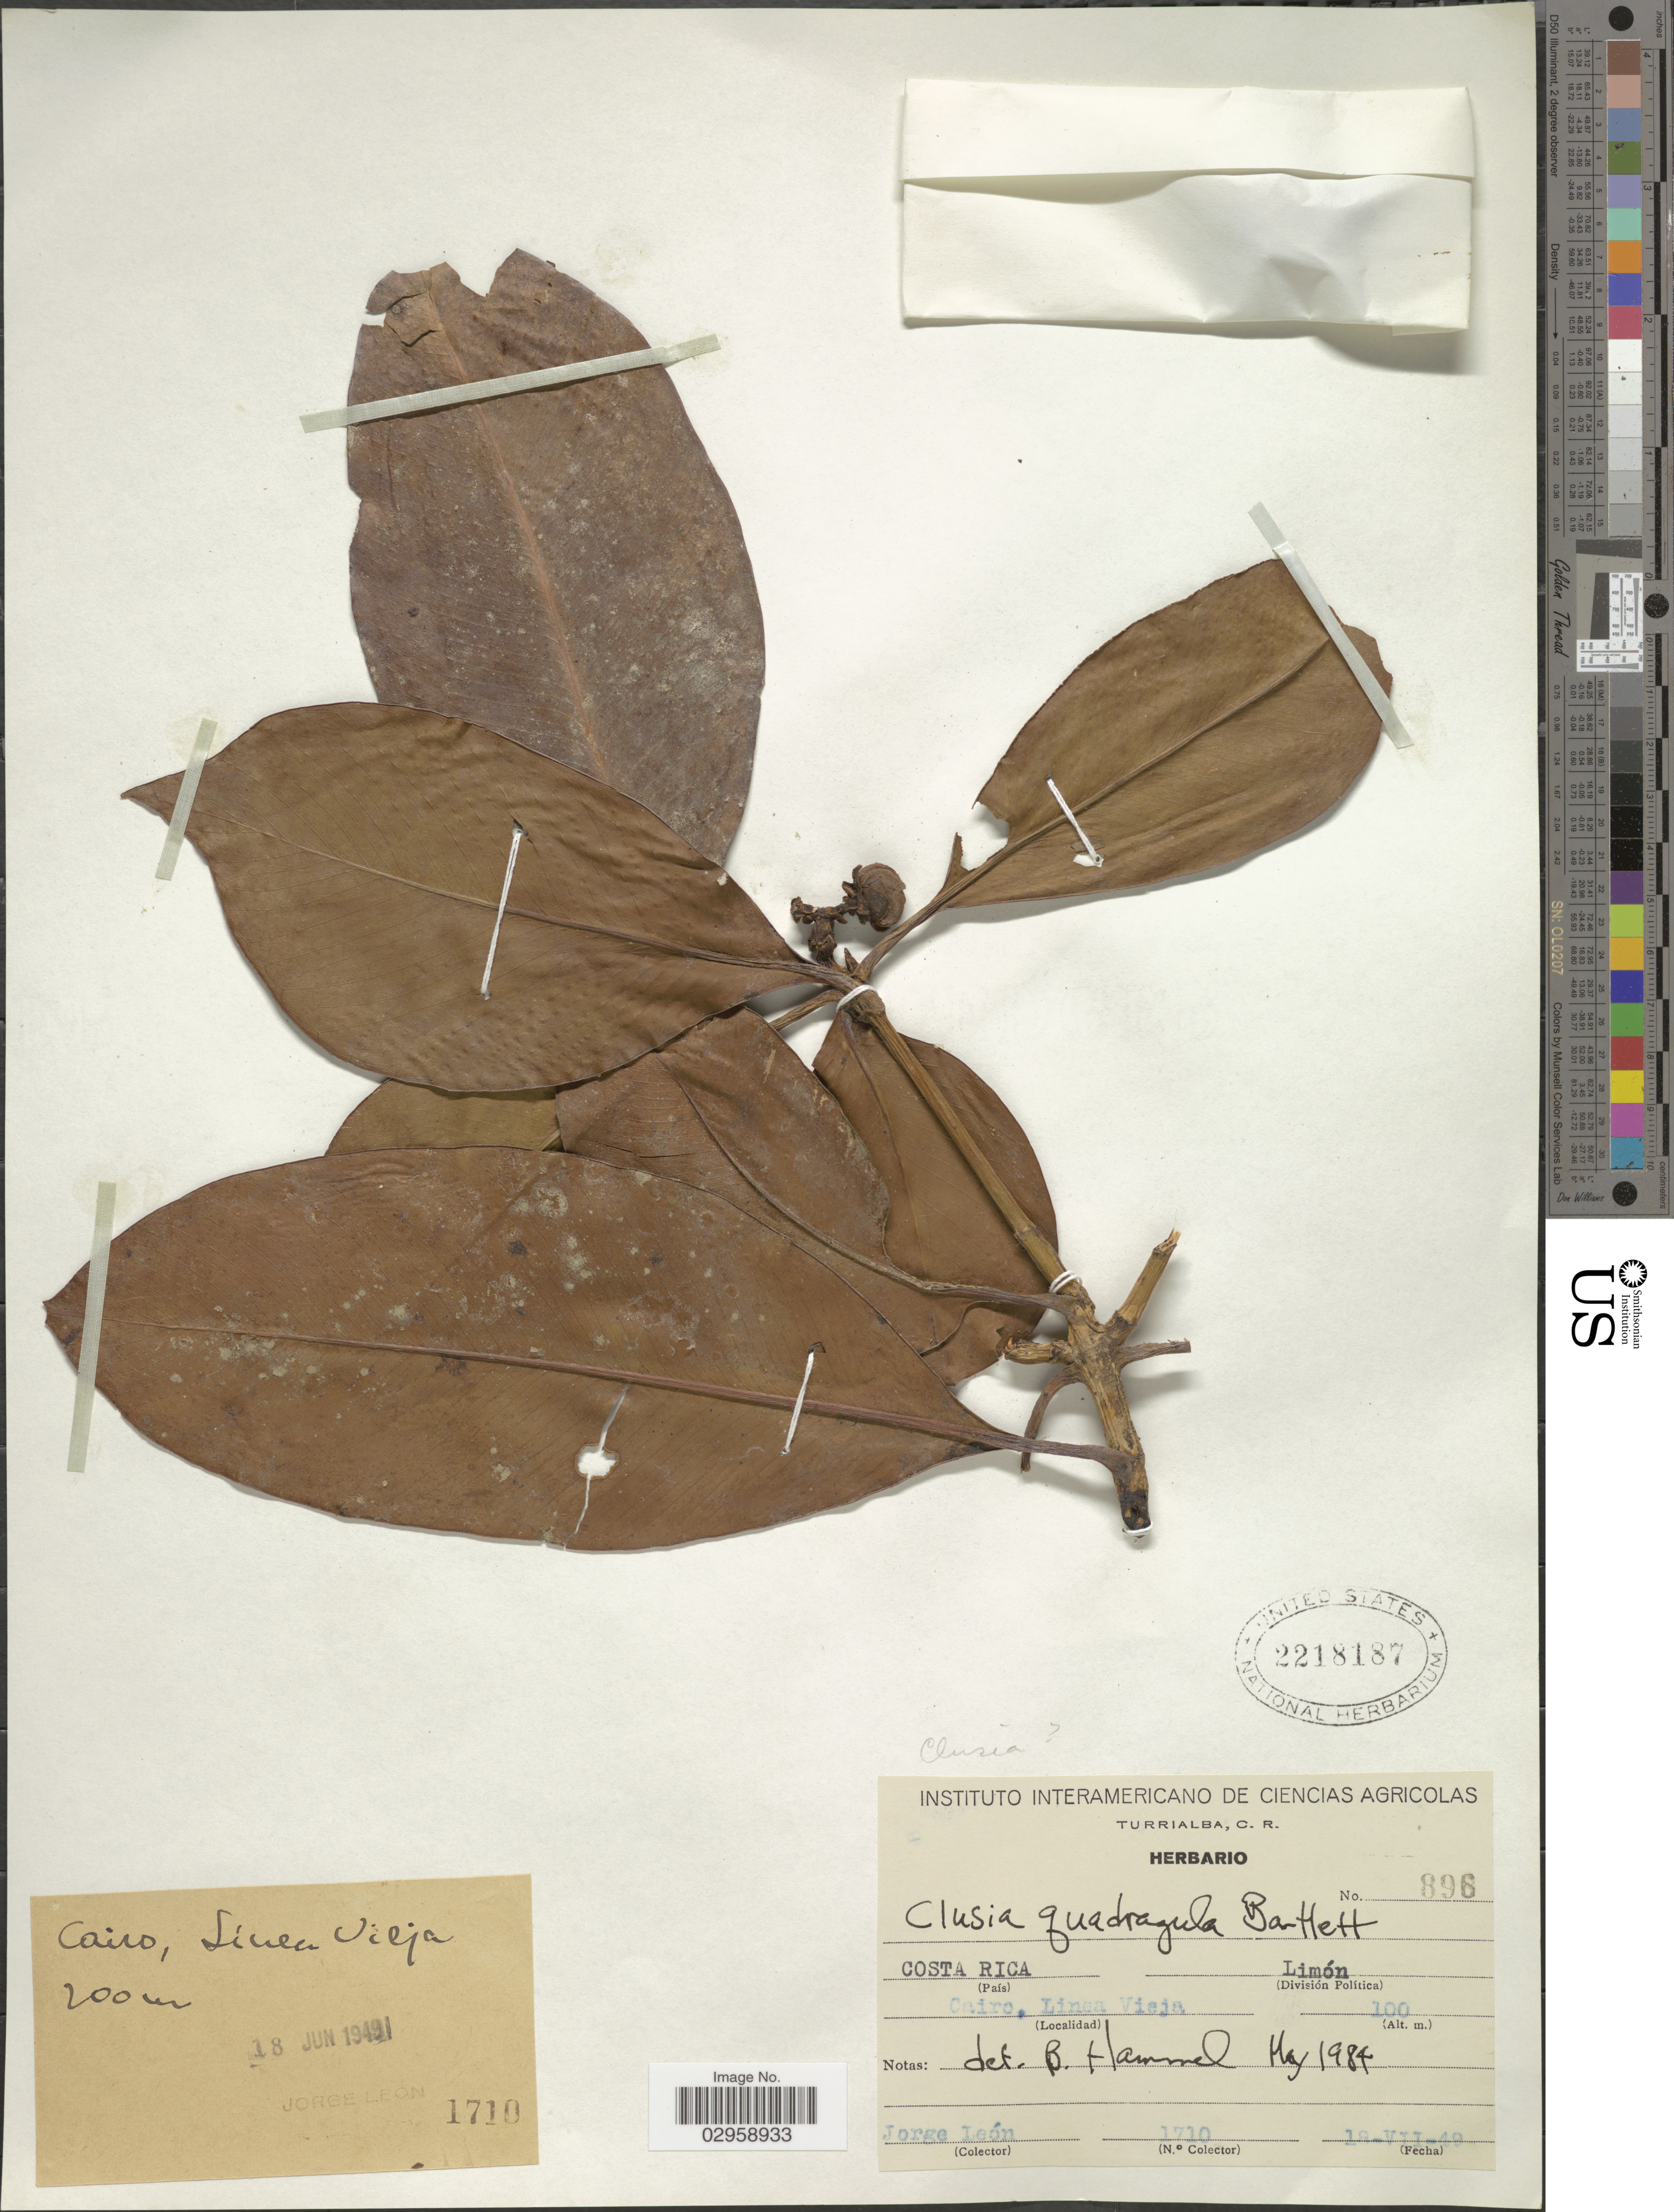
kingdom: Plantae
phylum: Tracheophyta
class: Magnoliopsida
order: Malpighiales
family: Clusiaceae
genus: Clusia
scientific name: Clusia quadrangula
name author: Bartlett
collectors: J. León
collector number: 1710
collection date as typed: Transcribed d/m/y: 18/7/49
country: Costa Rica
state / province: Limón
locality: Cairo, Linca Vieja.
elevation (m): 100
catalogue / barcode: US 2218187